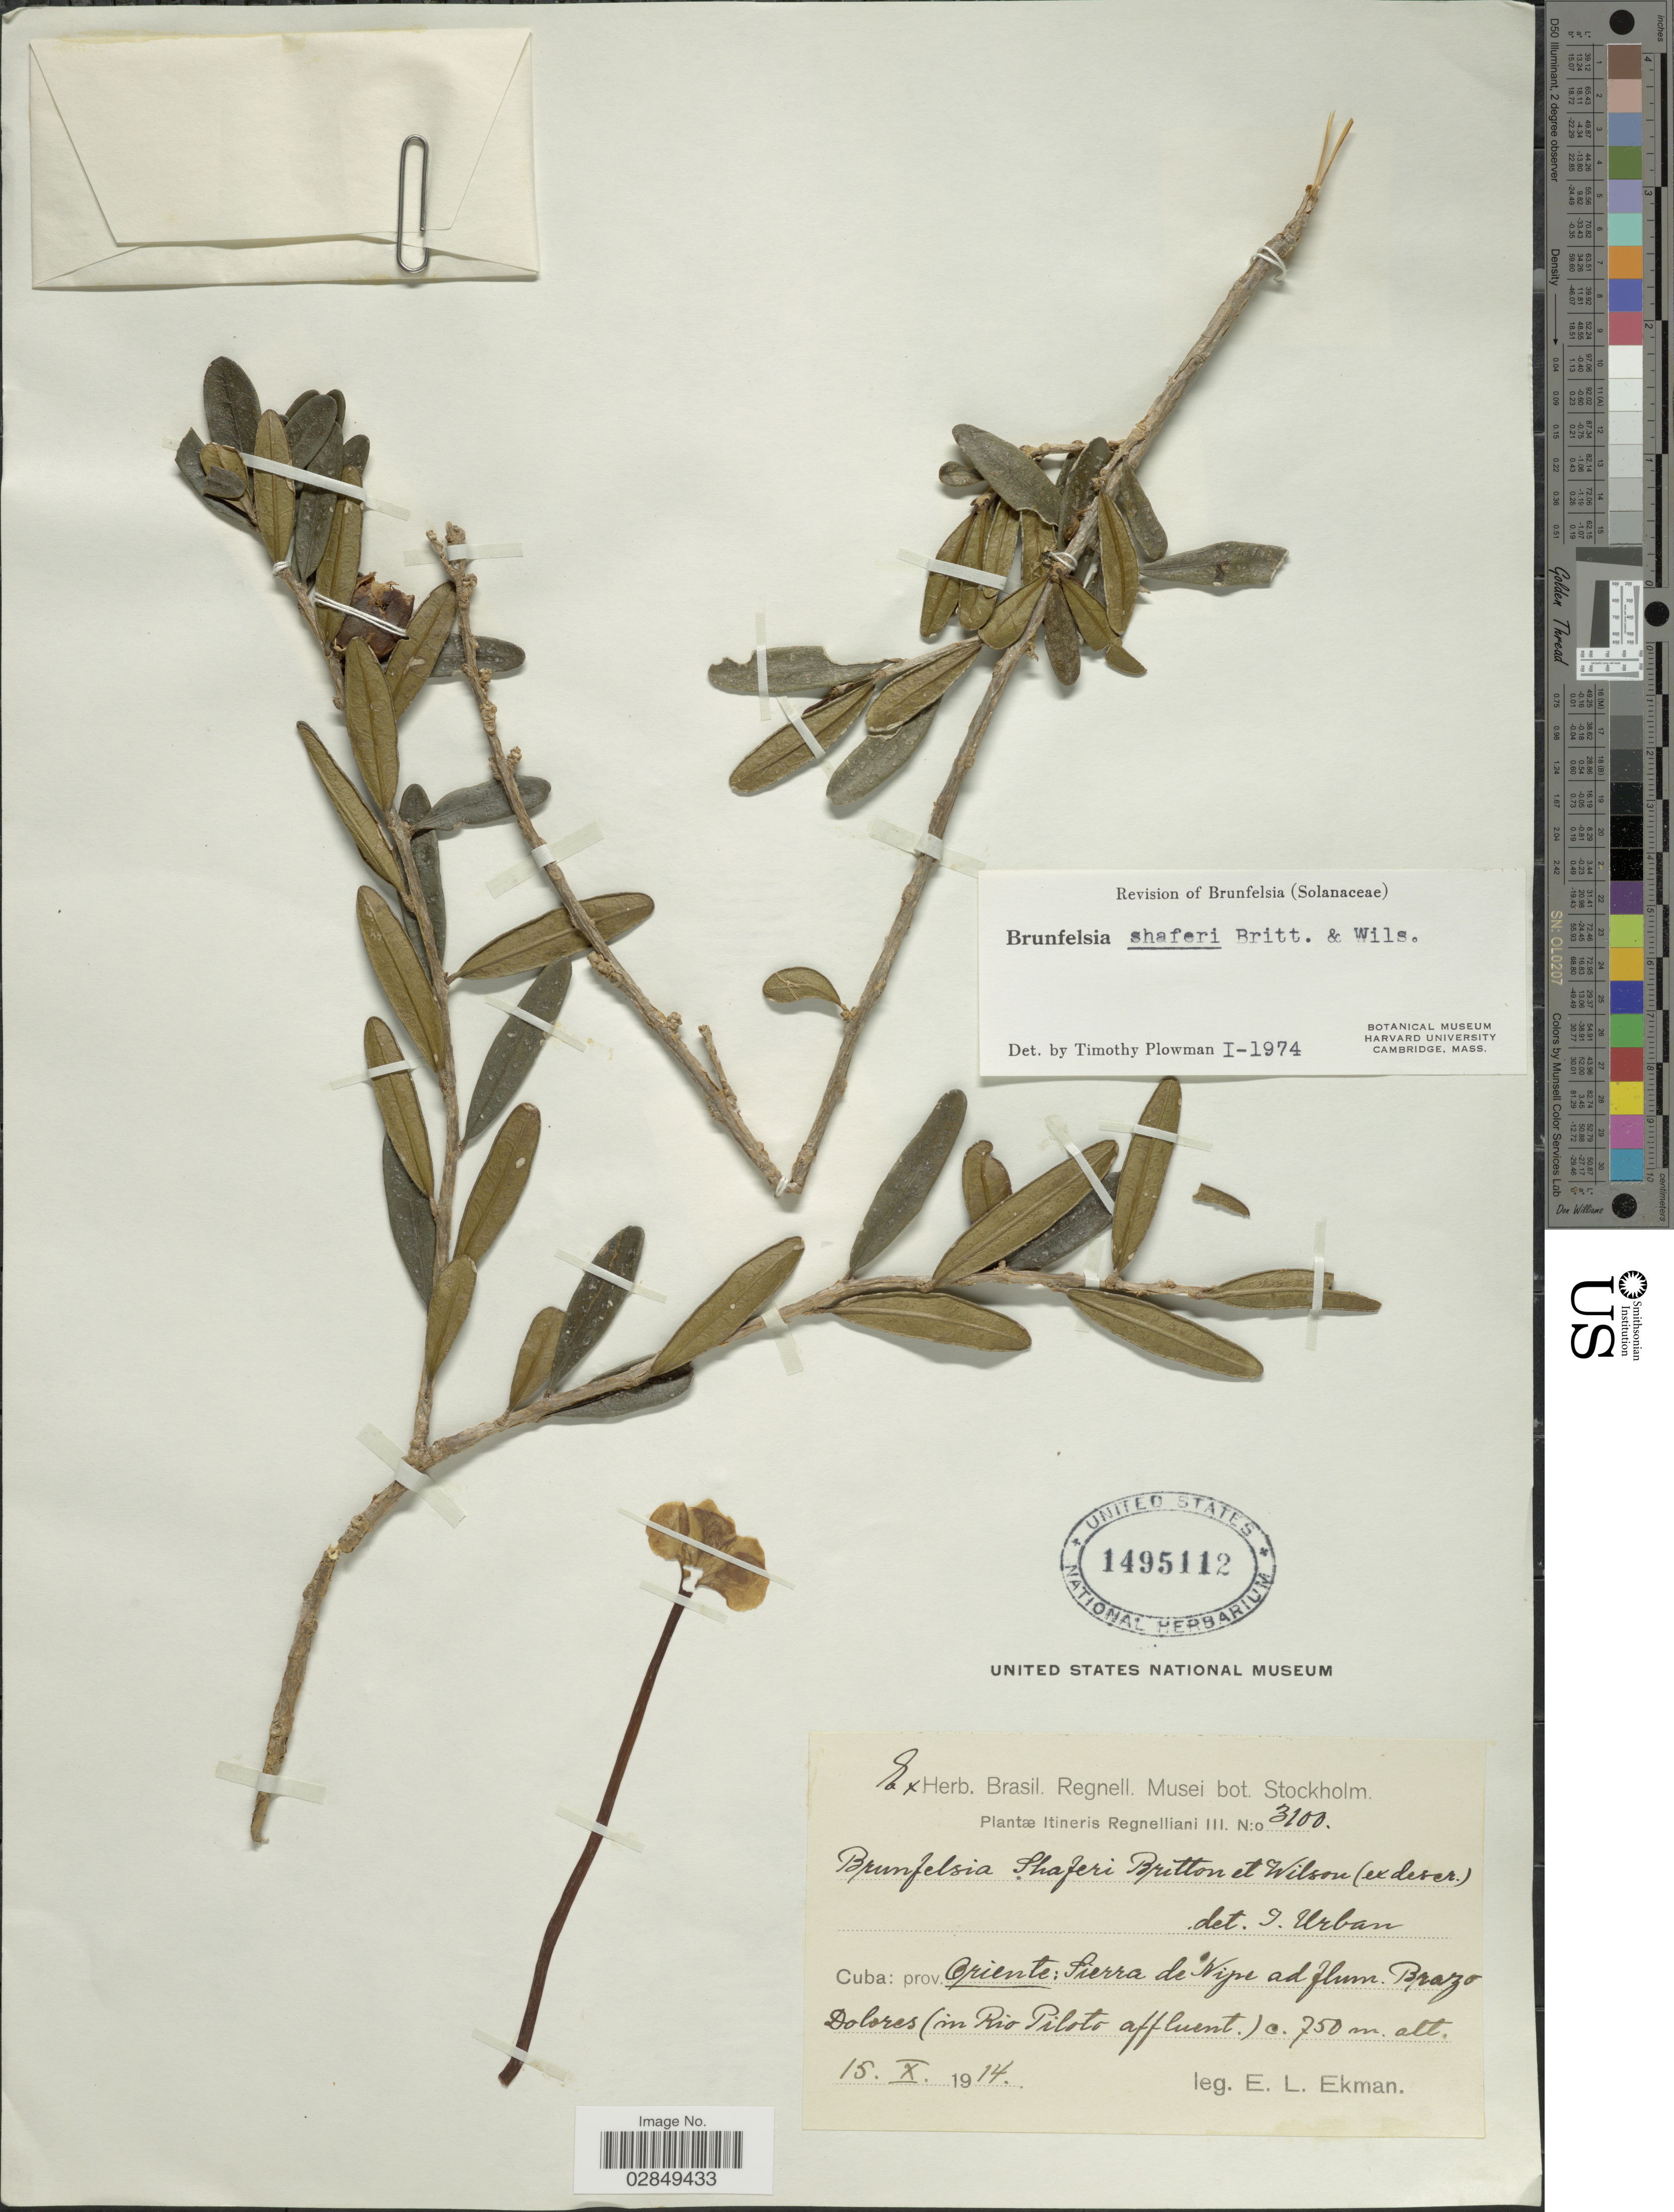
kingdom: Plantae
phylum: Tracheophyta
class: Magnoliopsida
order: Solanales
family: Solanaceae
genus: Brunfelsia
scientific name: Brunfelsia shaferi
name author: Britton & P. Wilson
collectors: E. L. Ekman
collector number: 3100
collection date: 1914-10-15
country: Cuba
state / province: Oriente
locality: Sierra de Nipe ad flum. Brazo Dolores (in Rio Piloto affluent).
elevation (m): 750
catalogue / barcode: US 1495112